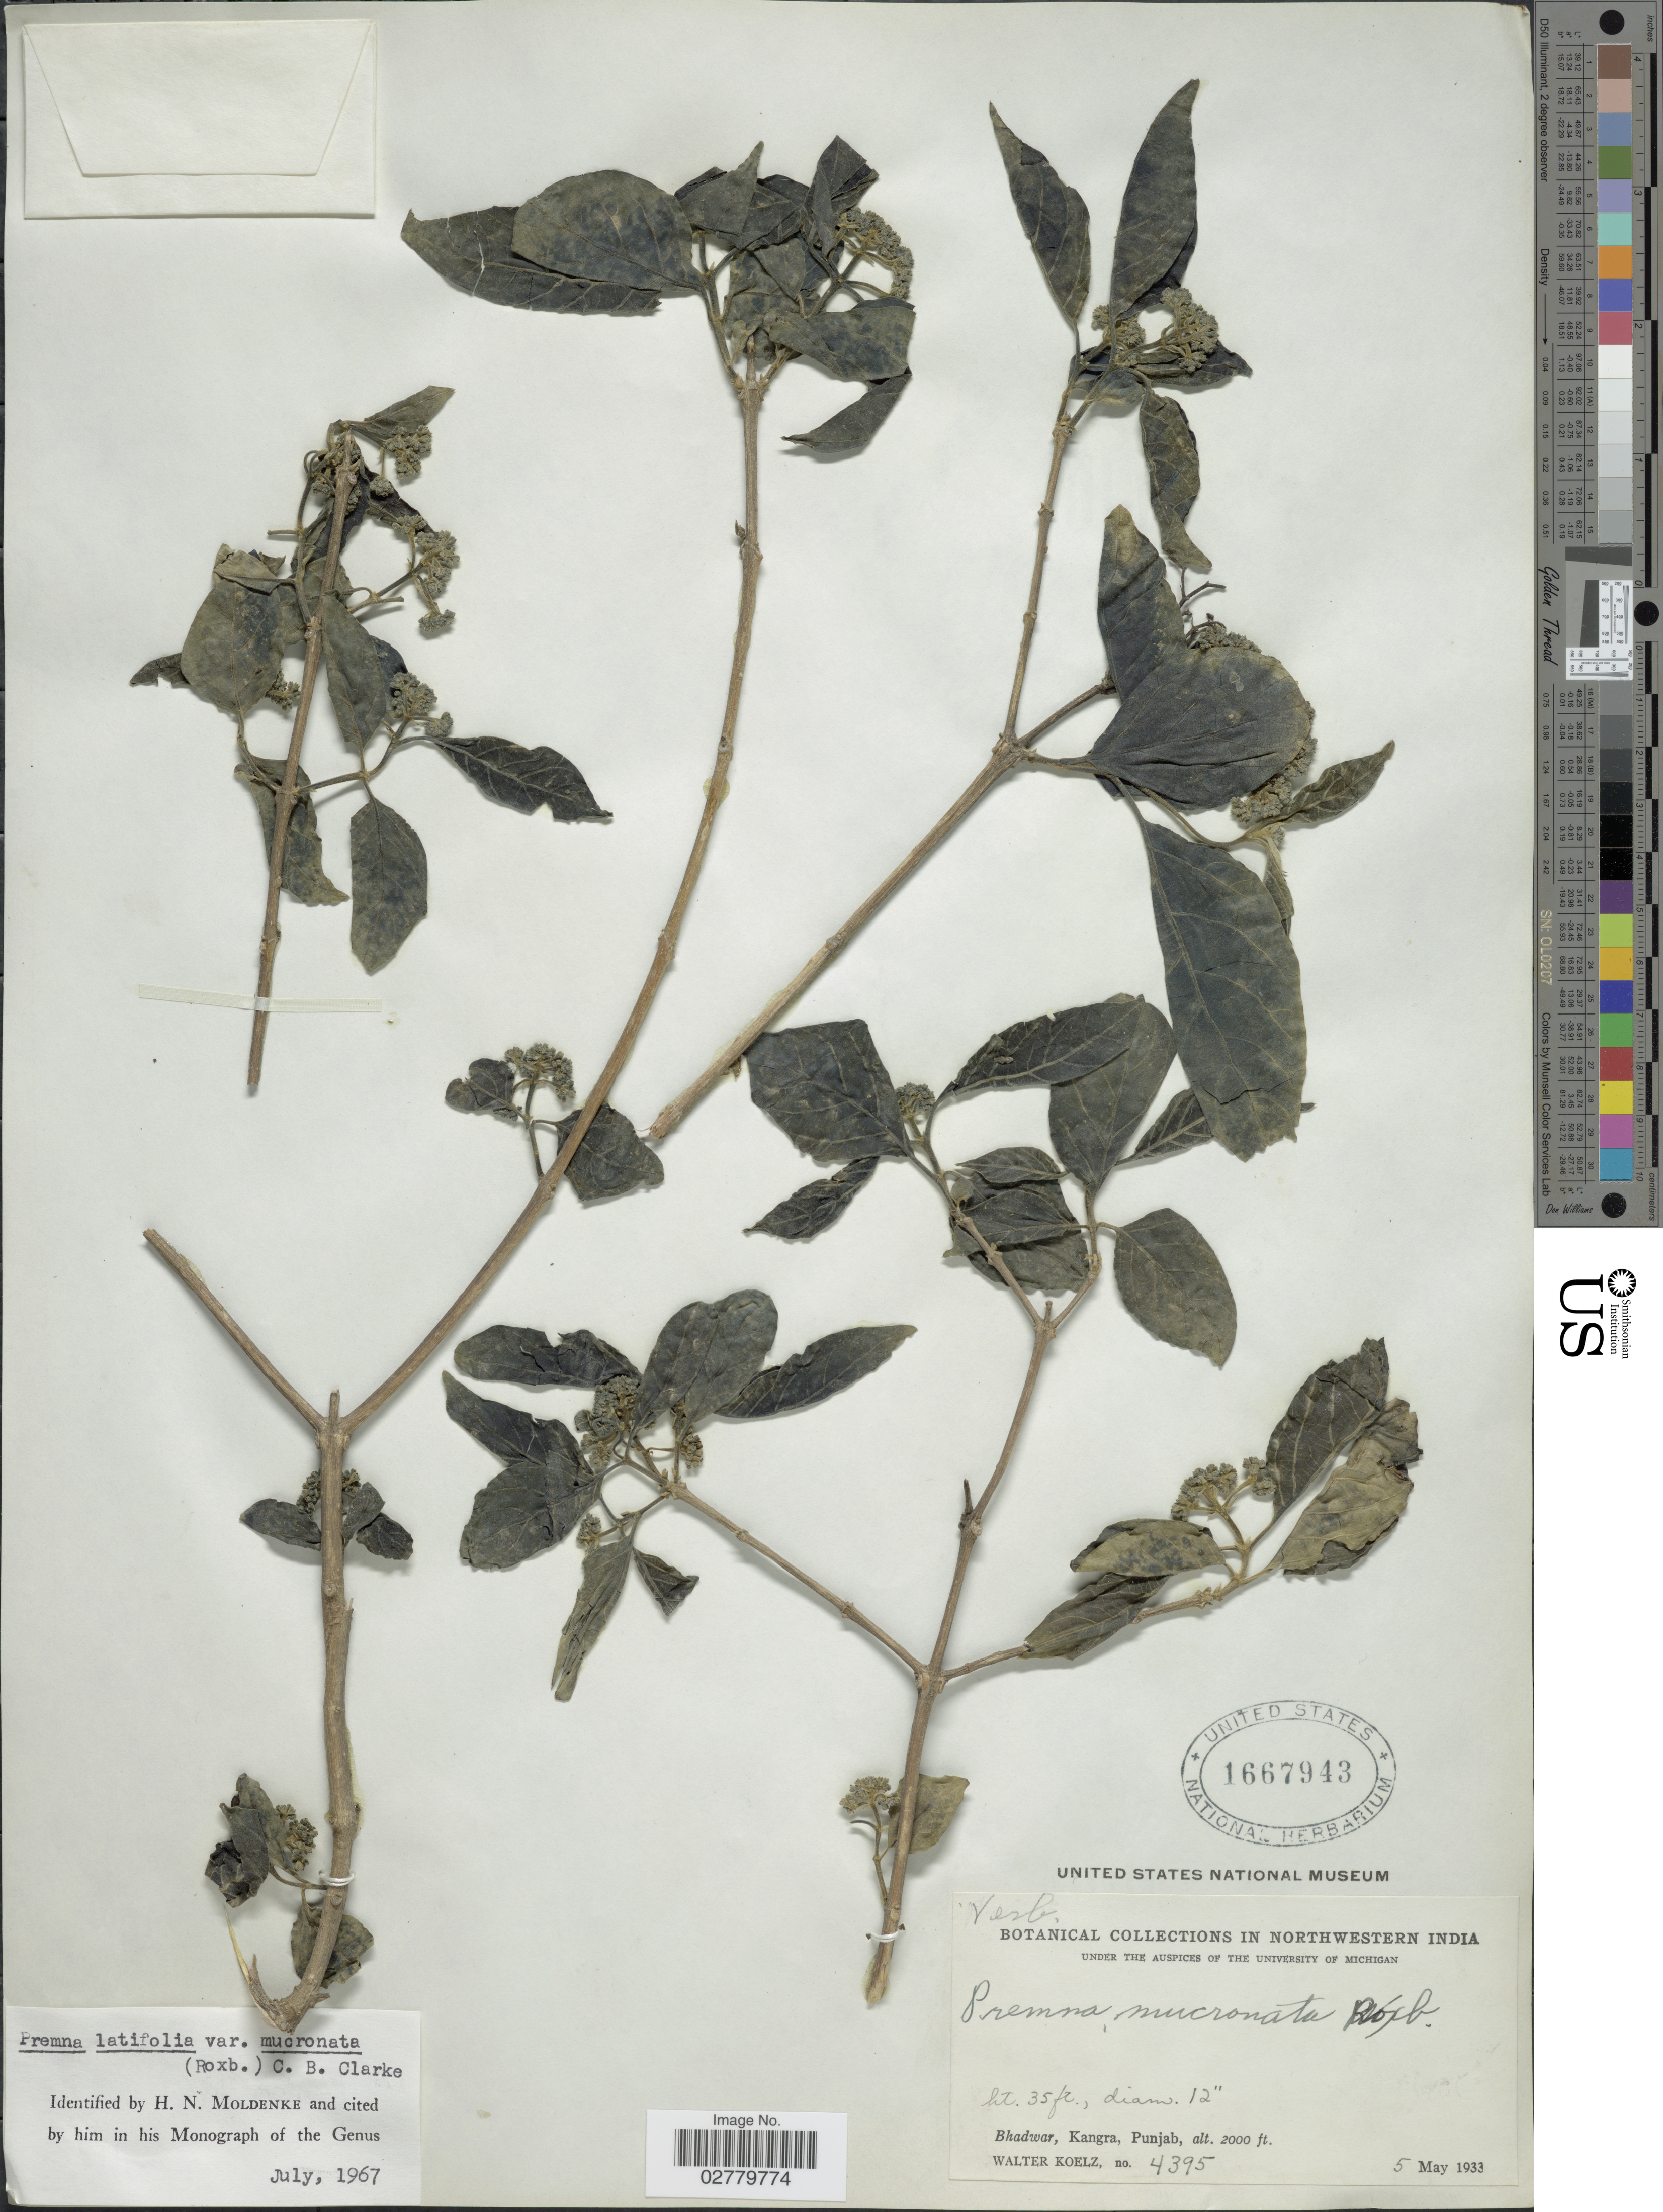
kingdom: Plantae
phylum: Tracheophyta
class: Magnoliopsida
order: Lamiales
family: Lamiaceae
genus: Premna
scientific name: Premna mollissima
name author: Roth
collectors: W. N. Koelz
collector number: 4395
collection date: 1933-05-05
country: India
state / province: Punjab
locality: Northwestern India. Bhadwar, Kangra, Punjab.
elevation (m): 610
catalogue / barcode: US 1667943